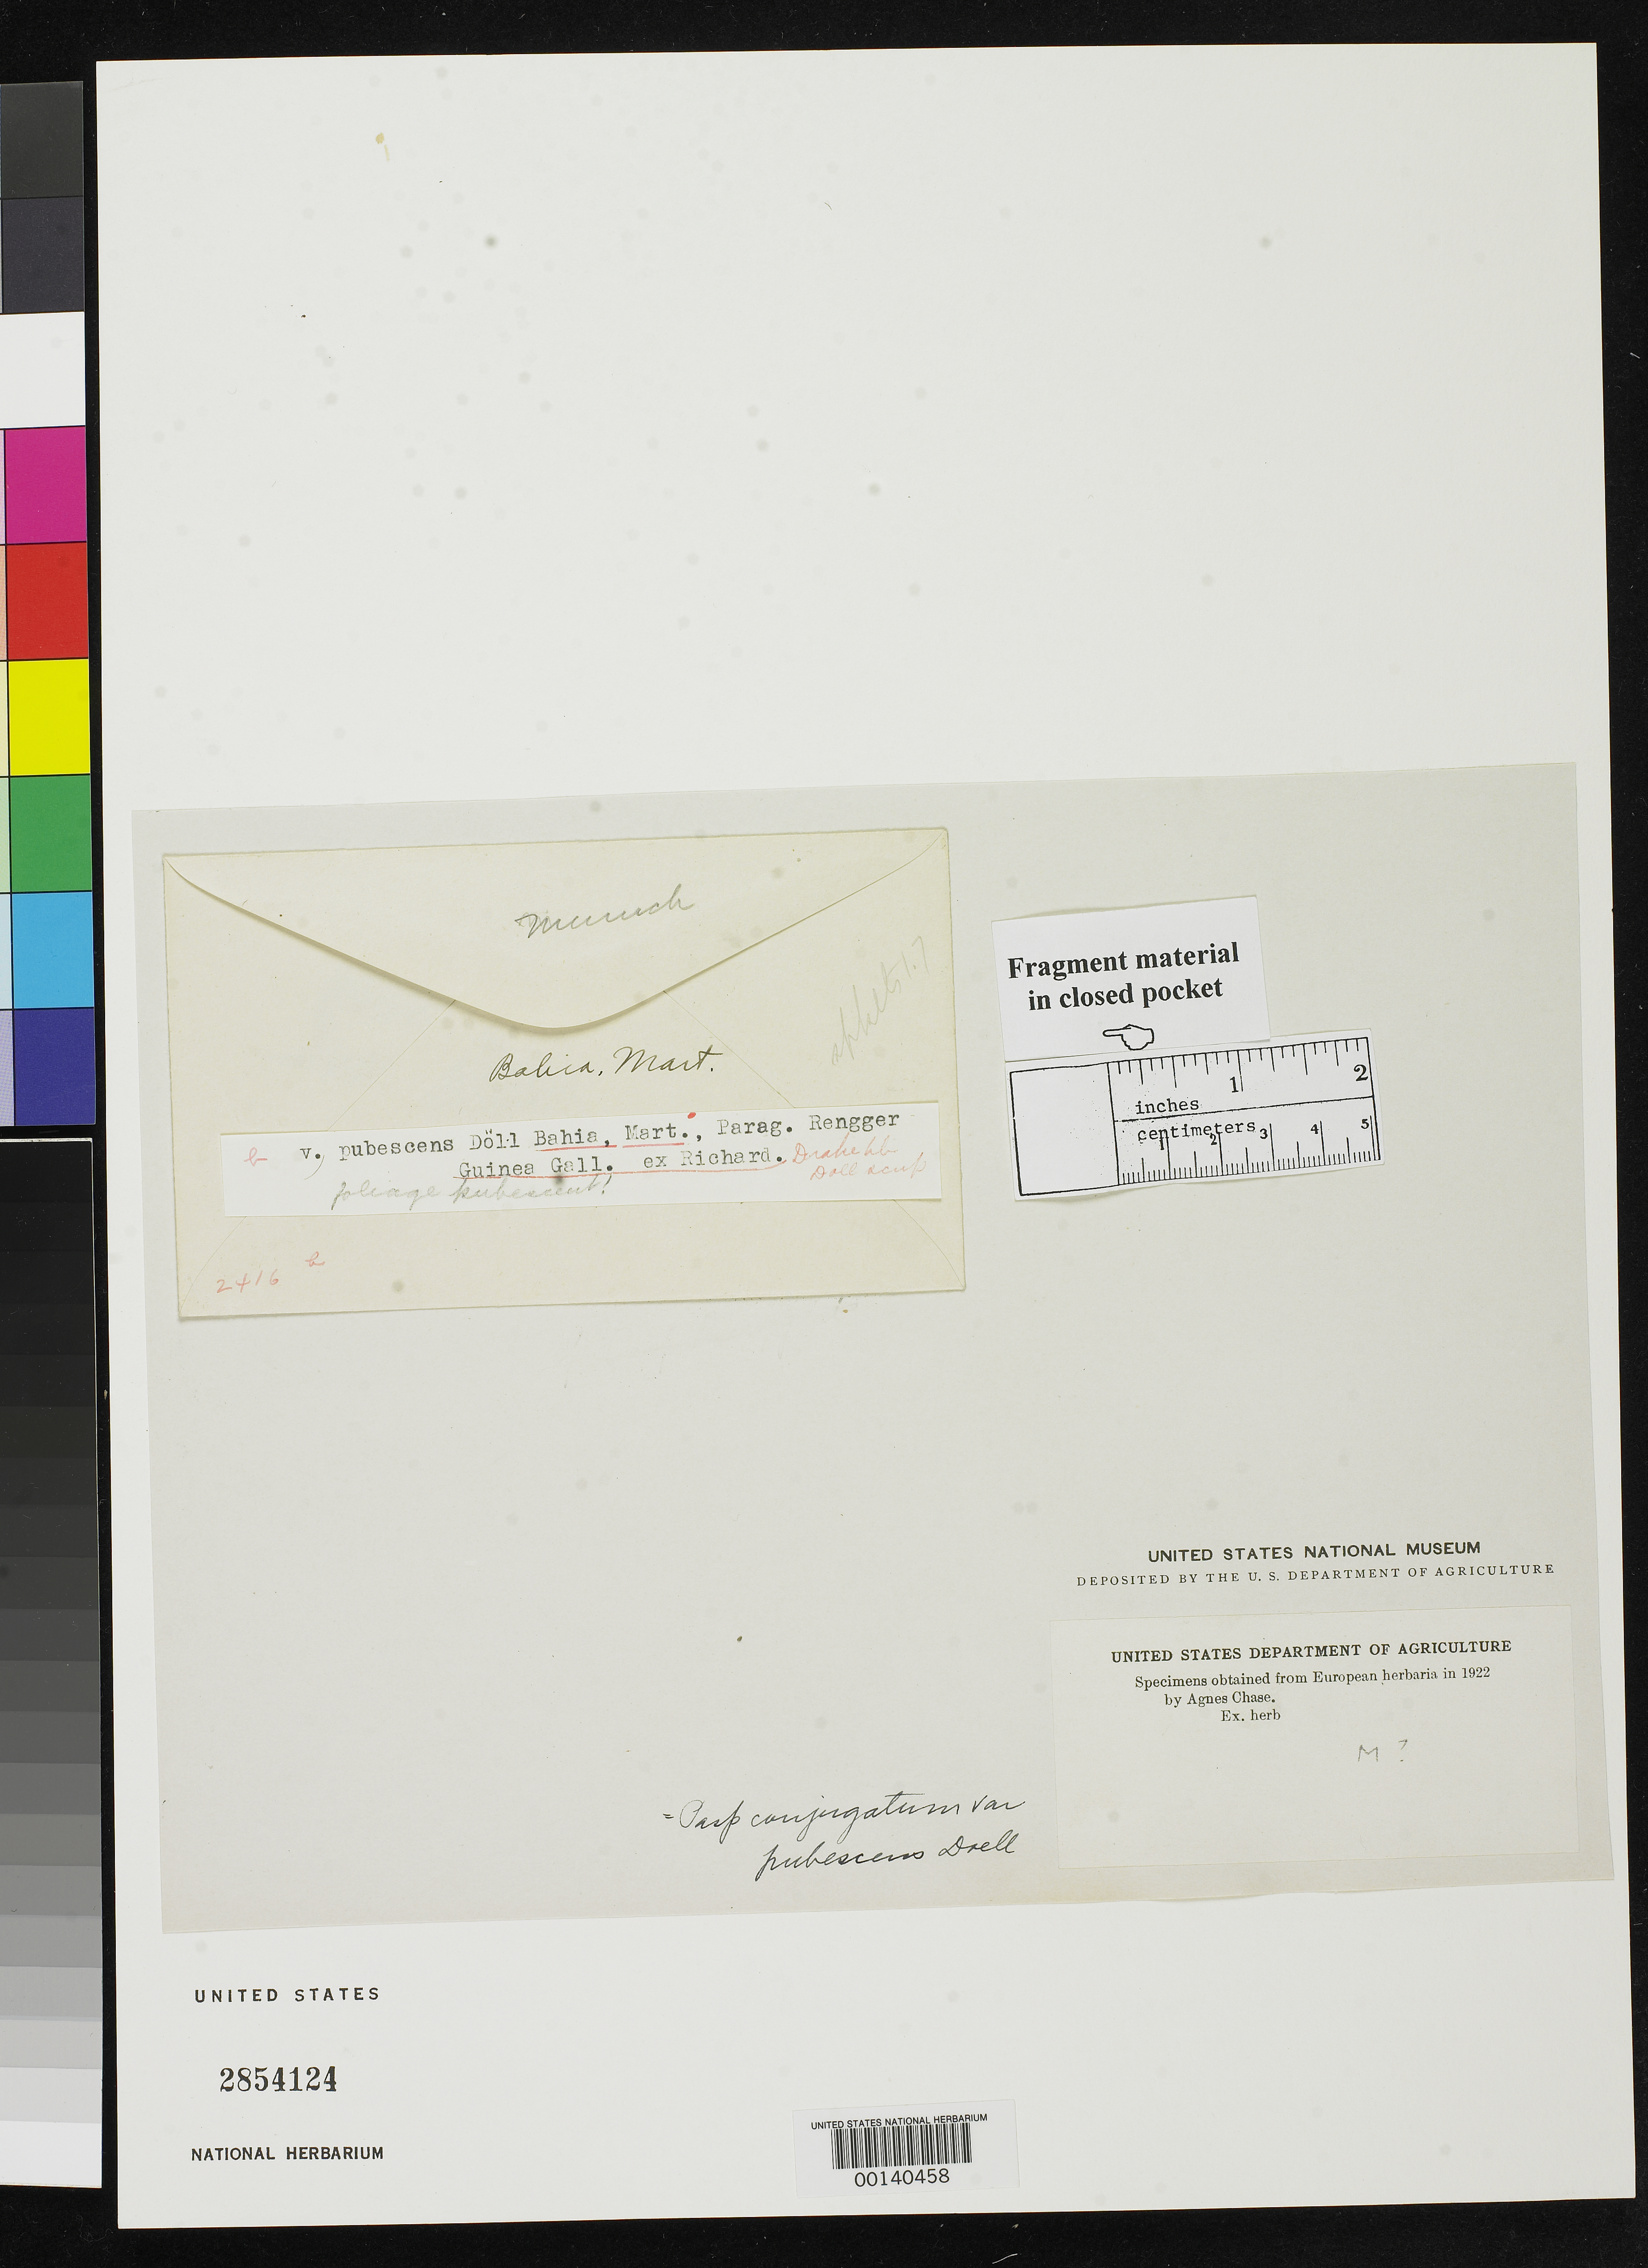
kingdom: Plantae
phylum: Tracheophyta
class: Liliopsida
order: Poales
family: Poaceae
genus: Paspalum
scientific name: Paspalum conjugatum var. pubescens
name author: Döll in Mart.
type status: Type Fragment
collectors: C. F. Martius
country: Brazil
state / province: Bahia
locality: North of Esplanda city on road to Jaquera.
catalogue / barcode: US 2854124